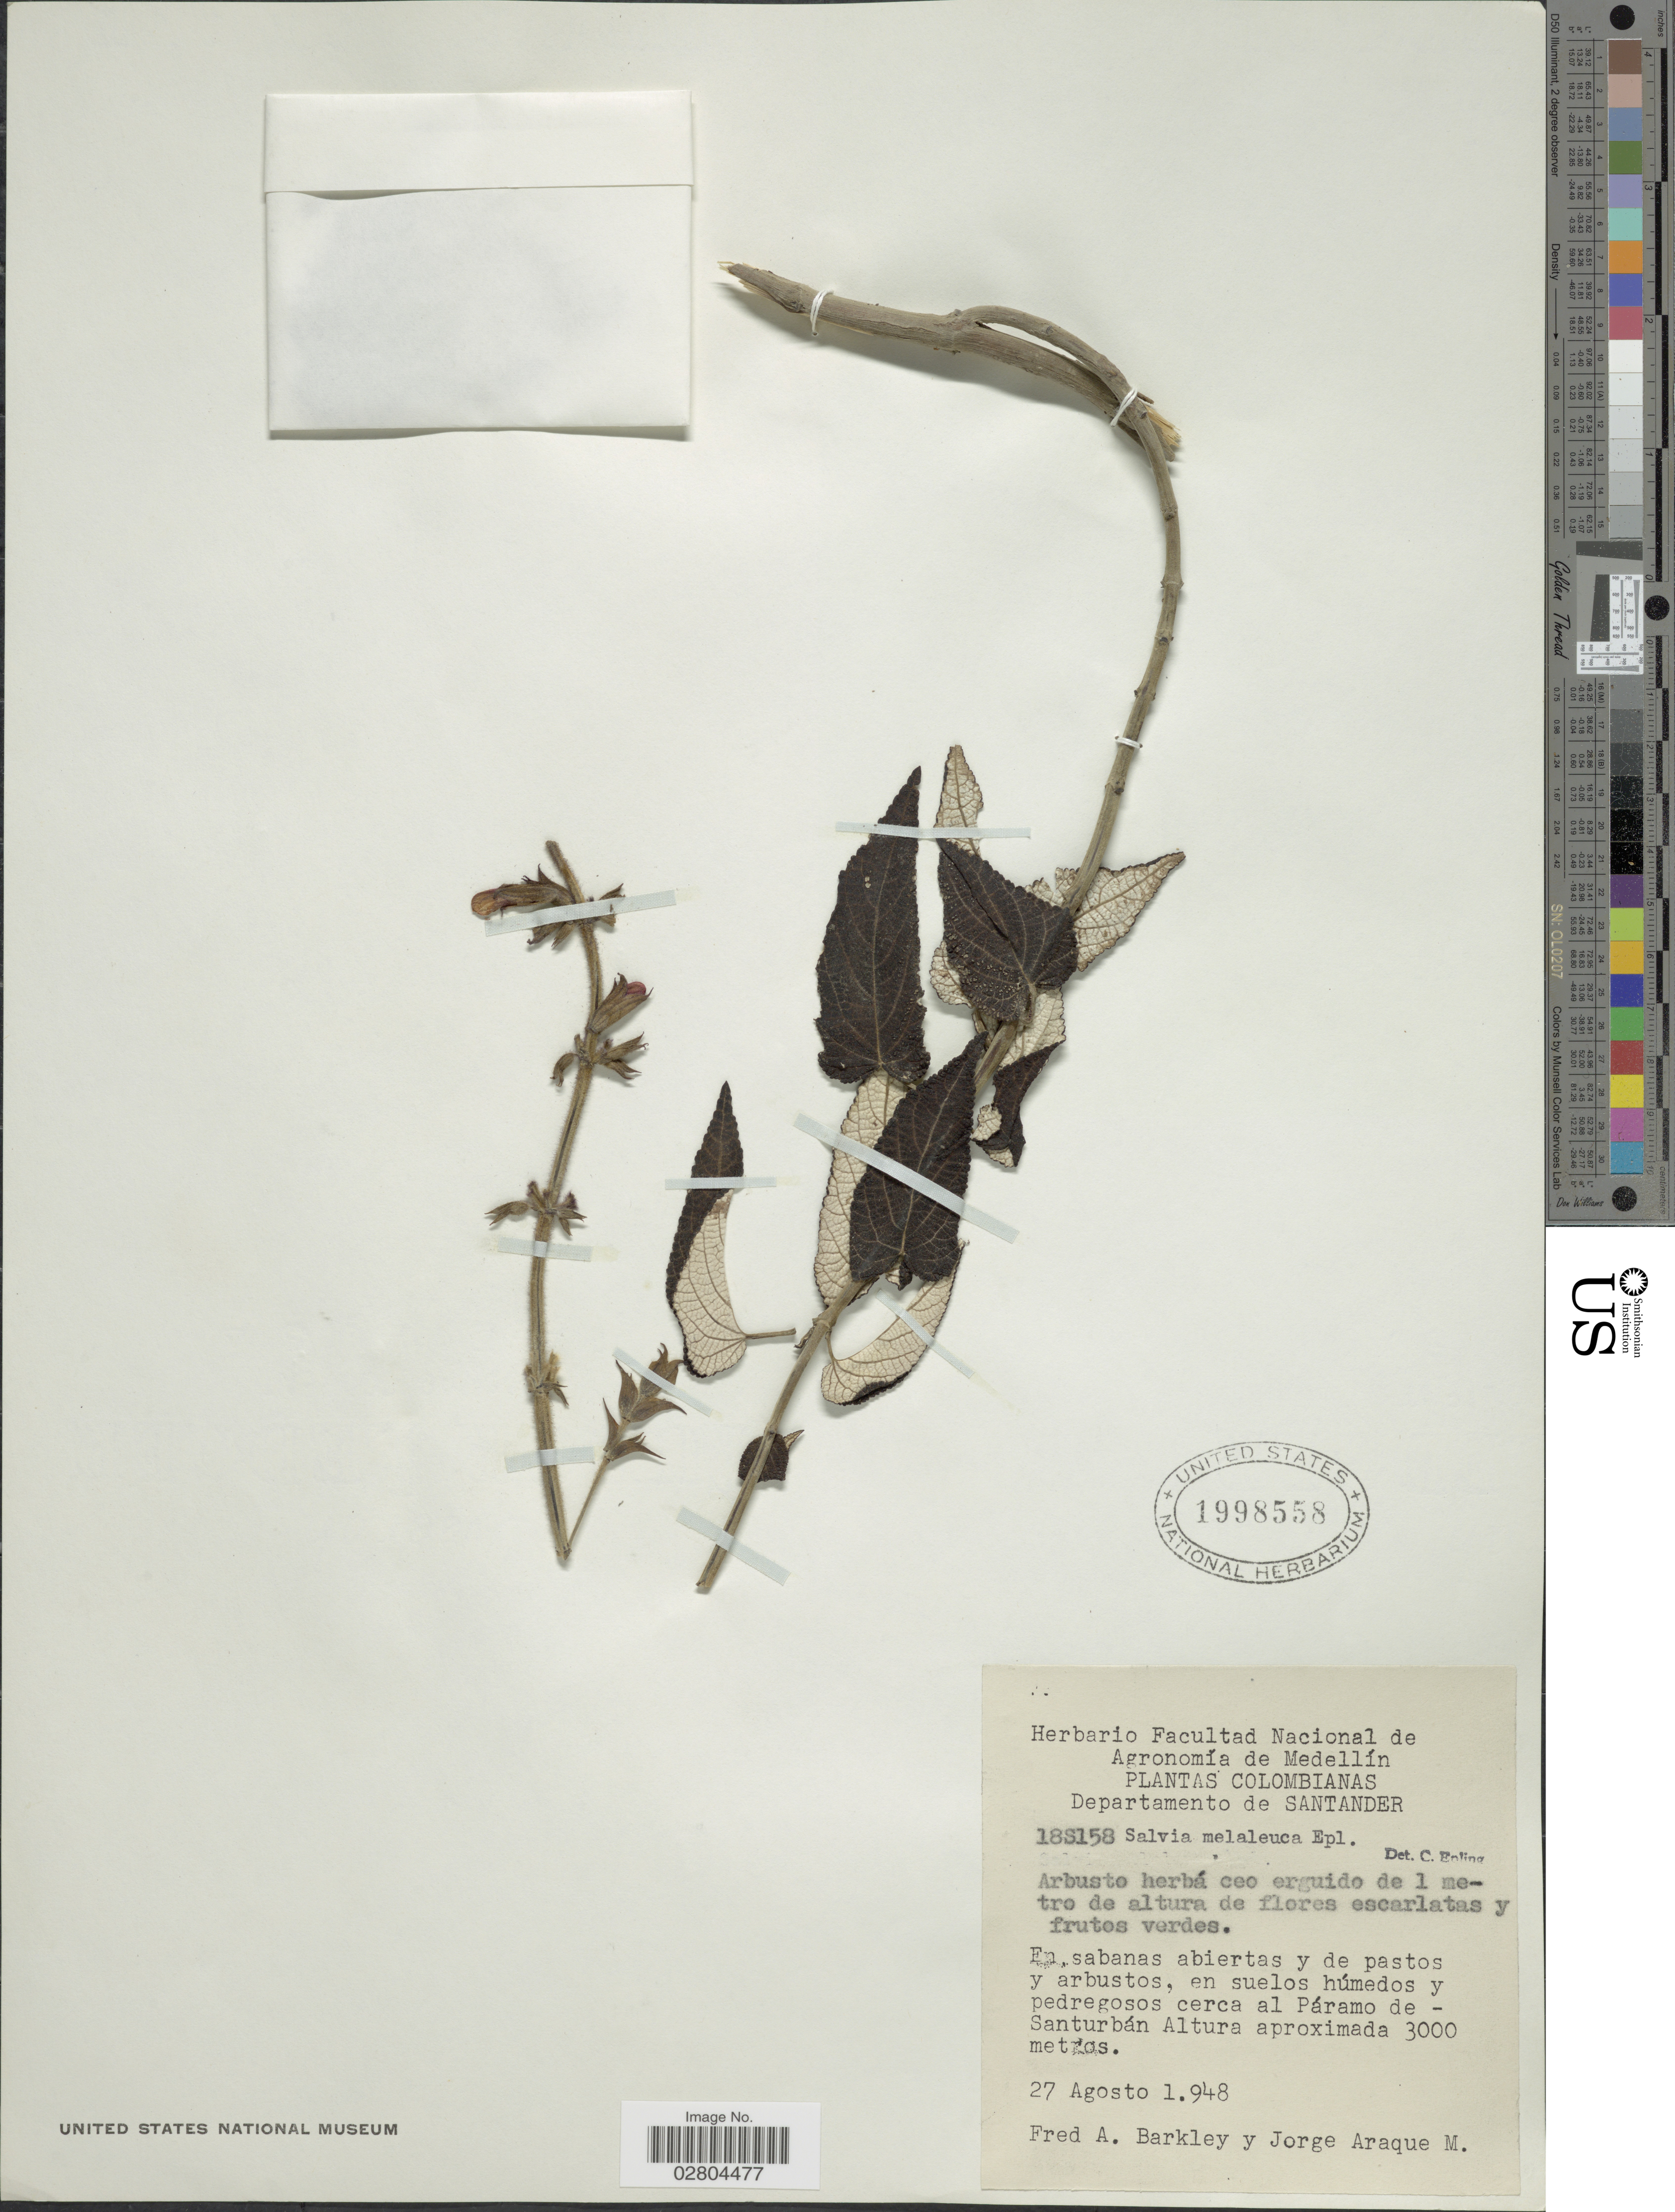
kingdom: Plantae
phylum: Tracheophyta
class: Magnoliopsida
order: Lamiales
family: Lamiaceae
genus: Salvia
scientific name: Salvia melaleuca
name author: Epling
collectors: F. A. Barkley & J. A. Molina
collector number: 18S158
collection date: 1948-08-27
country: Colombia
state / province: Santander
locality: Colombianas. Departamento de Santander. En sabanas abiertas y de pastos y arbustos, en suelos hámedos y pedregosos cerca al Páramo de Santurbán.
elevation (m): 3000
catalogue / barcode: US 1998558